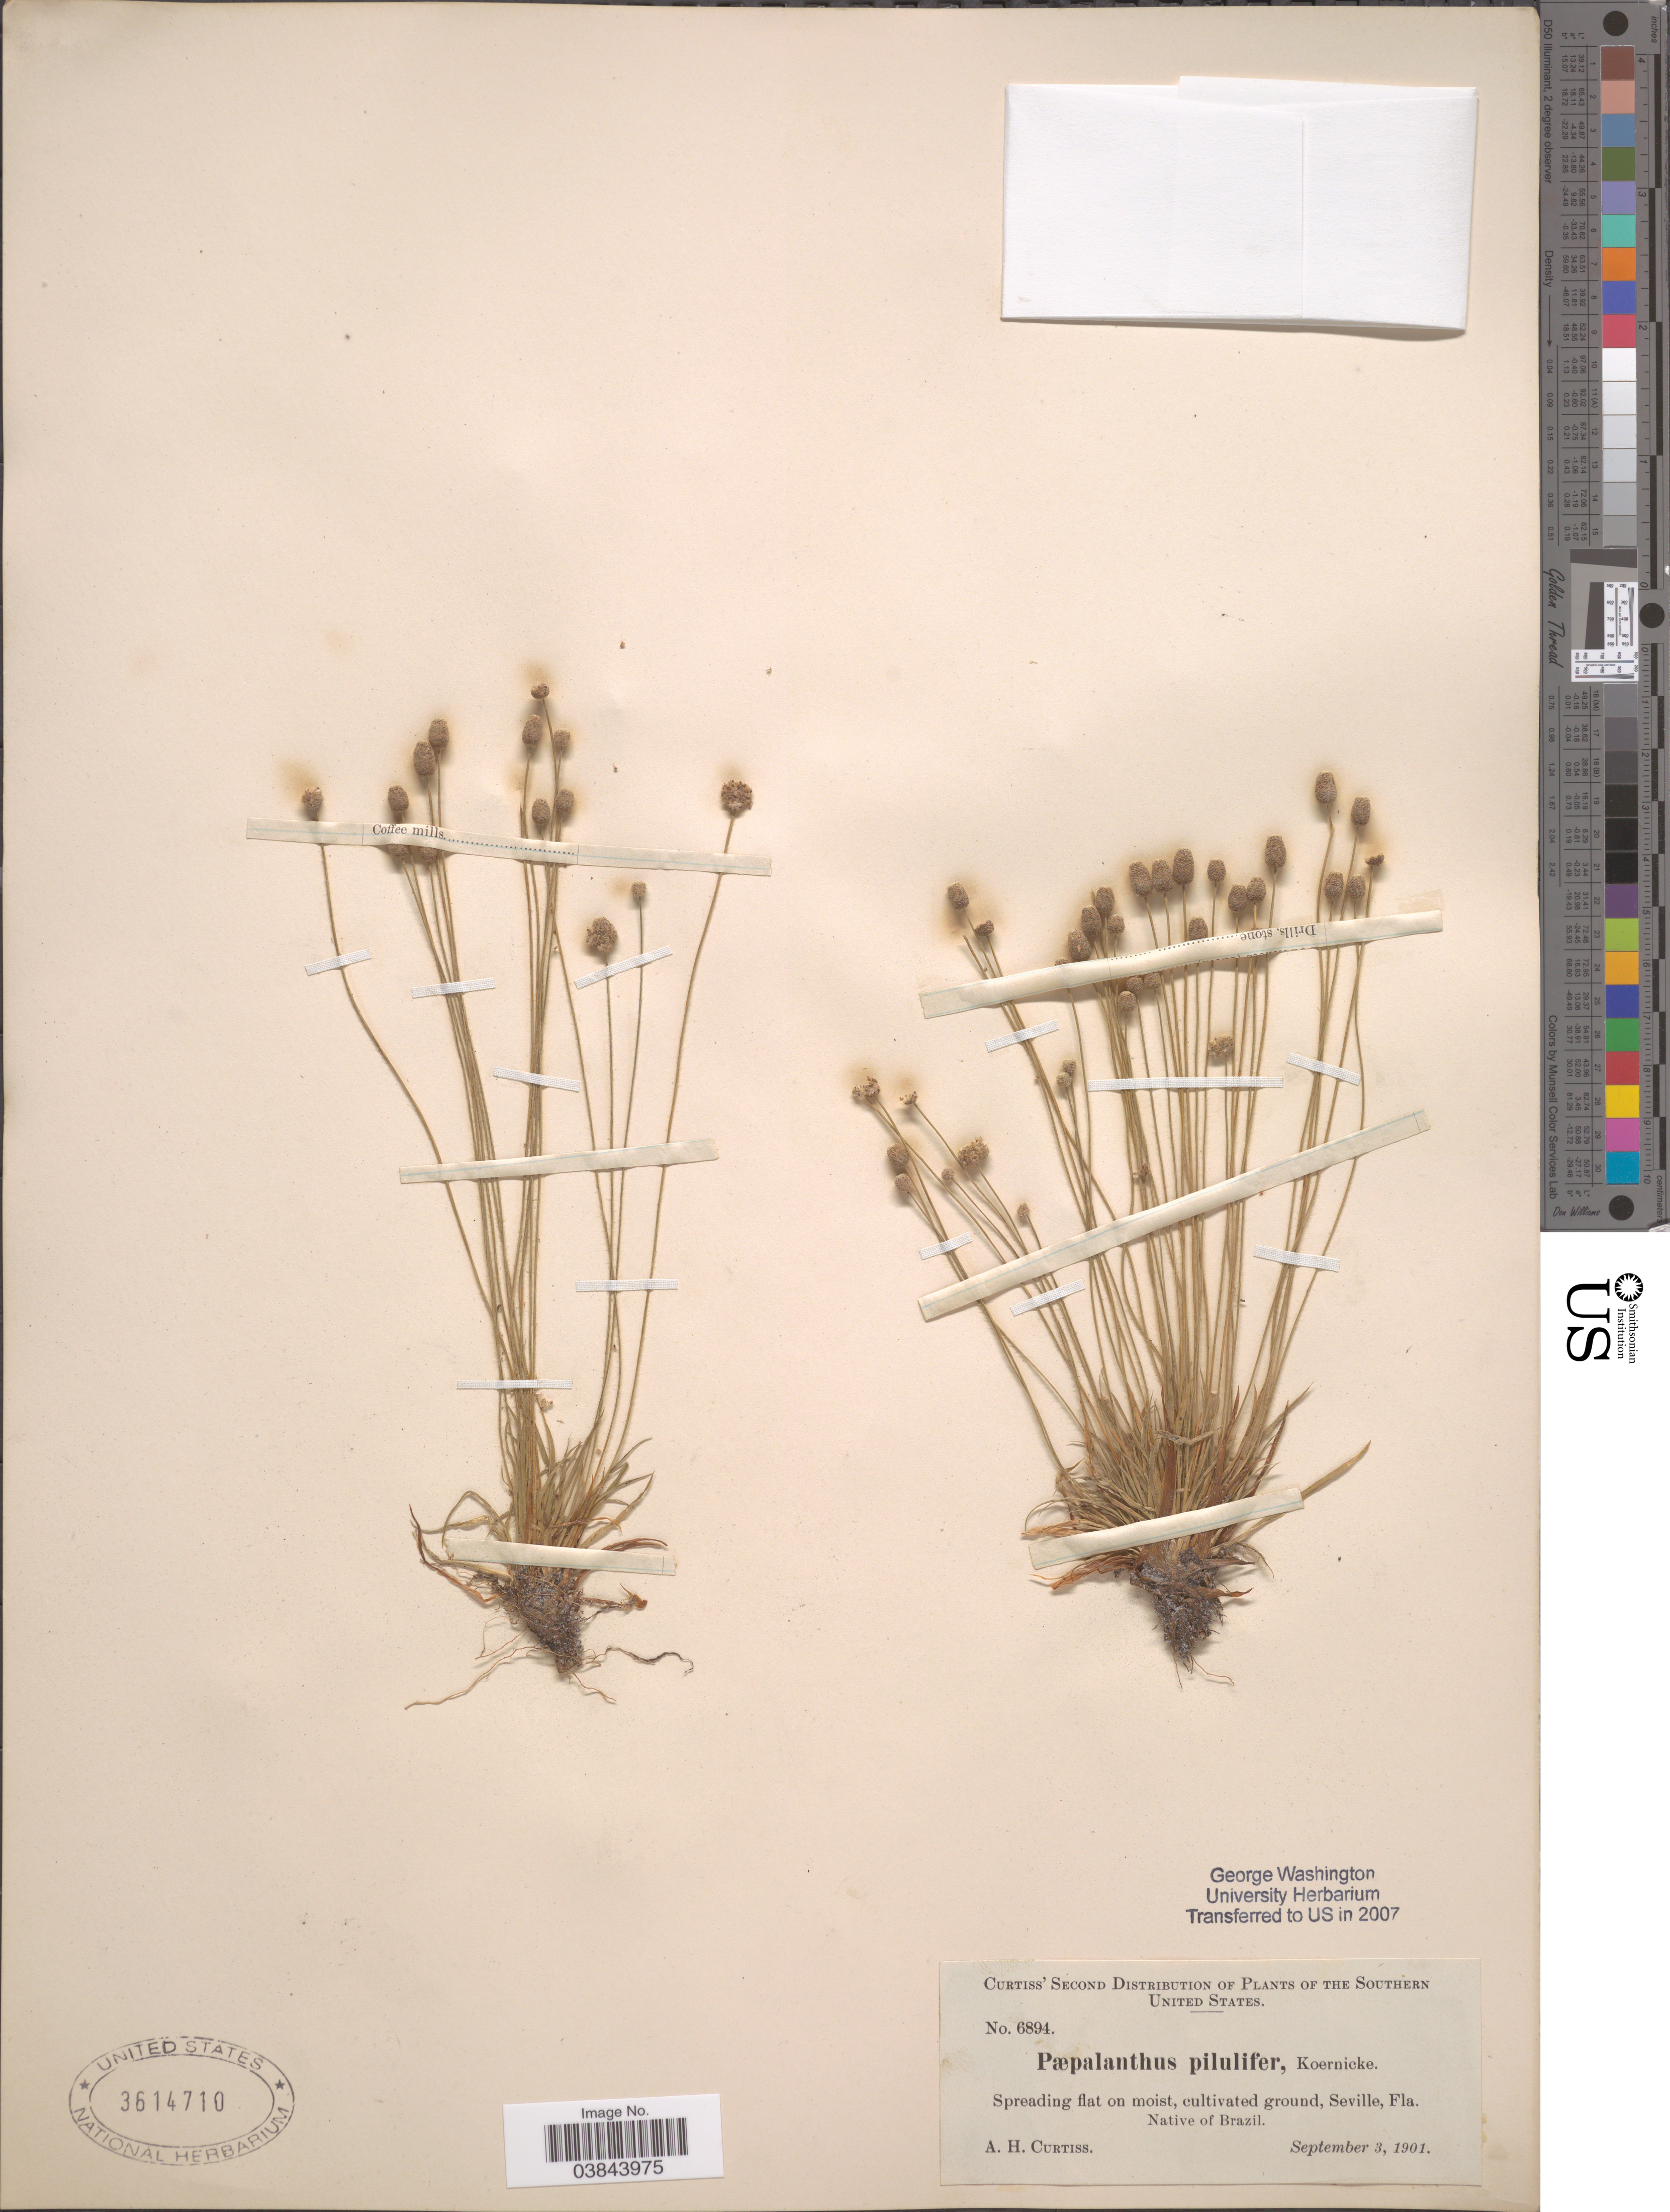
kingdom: Plantae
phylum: Tracheophyta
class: Liliopsida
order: Poales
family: Eriocaulaceae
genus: Paepalanthus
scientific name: Paepalanthus pilulifer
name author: Körn. in Mart.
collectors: A. H. Curtiss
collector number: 6894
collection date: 1901-09-03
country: United States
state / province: Florida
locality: Southern United States. Seville, Native of Brazil.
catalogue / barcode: US 3614710